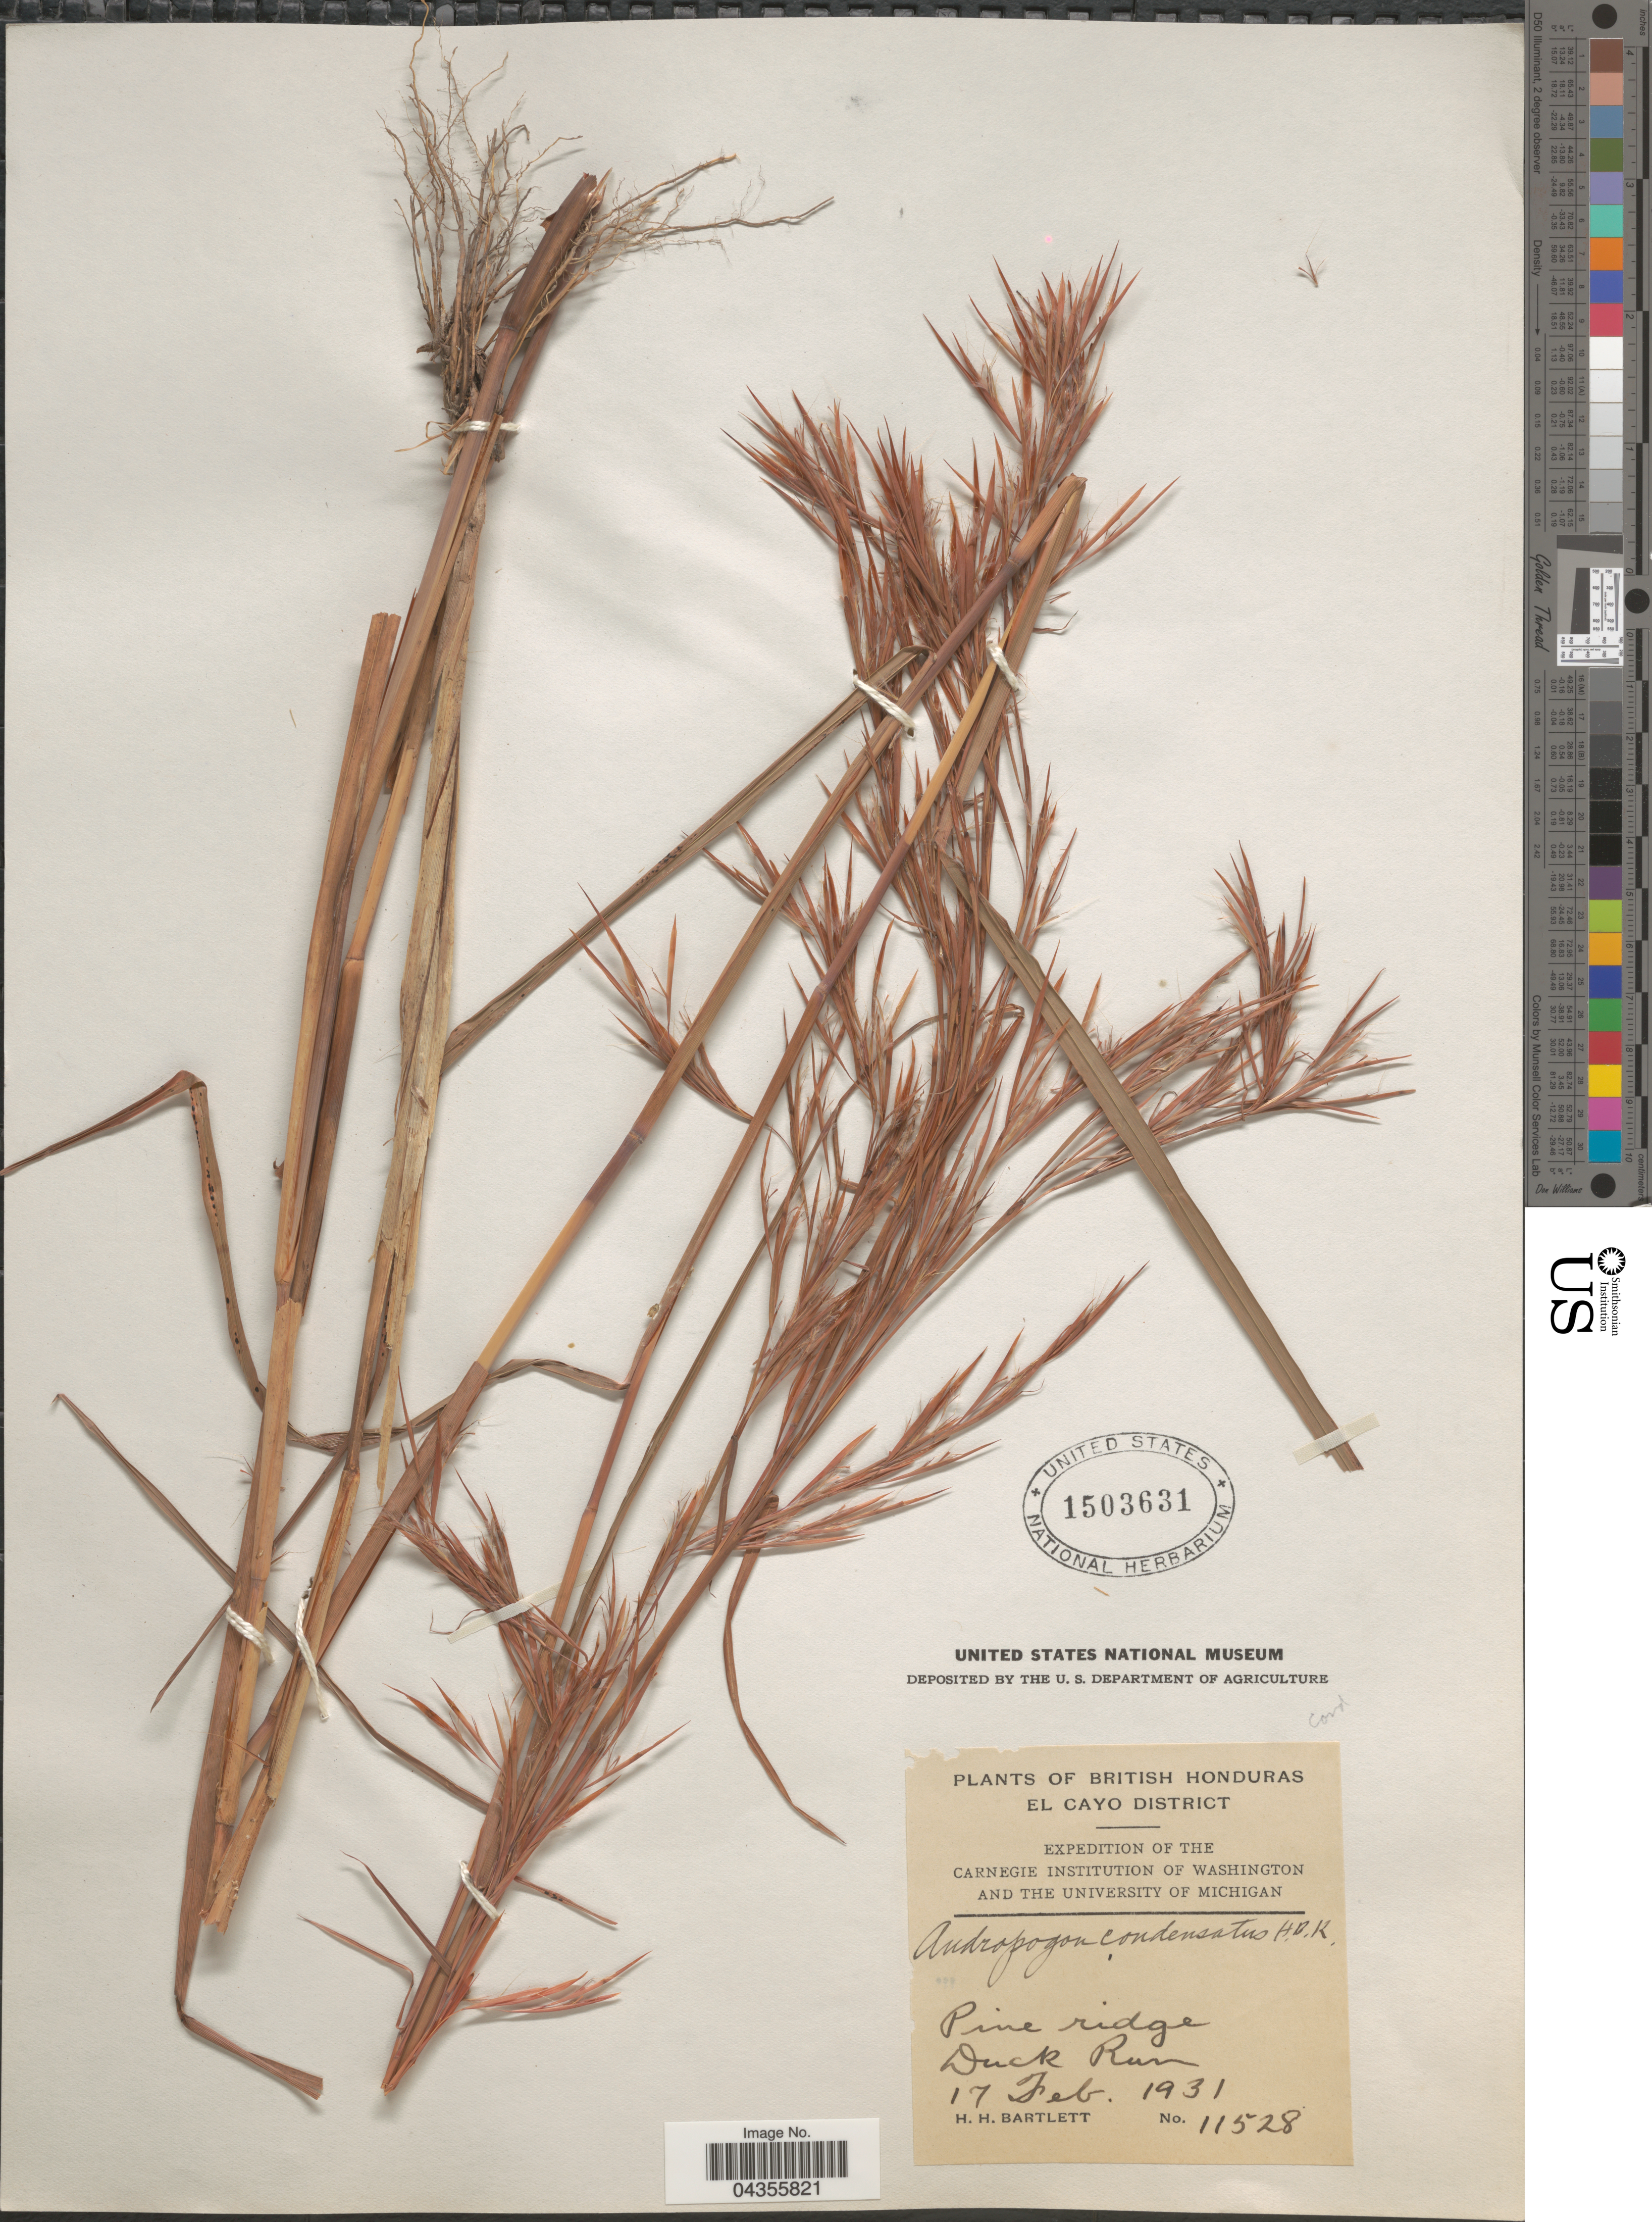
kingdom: Plantae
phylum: Tracheophyta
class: Liliopsida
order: Poales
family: Poaceae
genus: Schizachyrium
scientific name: Schizachyrium condensatum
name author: (Kunth) Nees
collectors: H. H. Bartlett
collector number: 11528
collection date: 1931-02-17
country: Belize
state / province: Cayo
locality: British Honduras. El Cayo District. Expedition of the Carnegie Institution of Washington and the University of Michigan. Pine ridge Duck Run.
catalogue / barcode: US 1503631